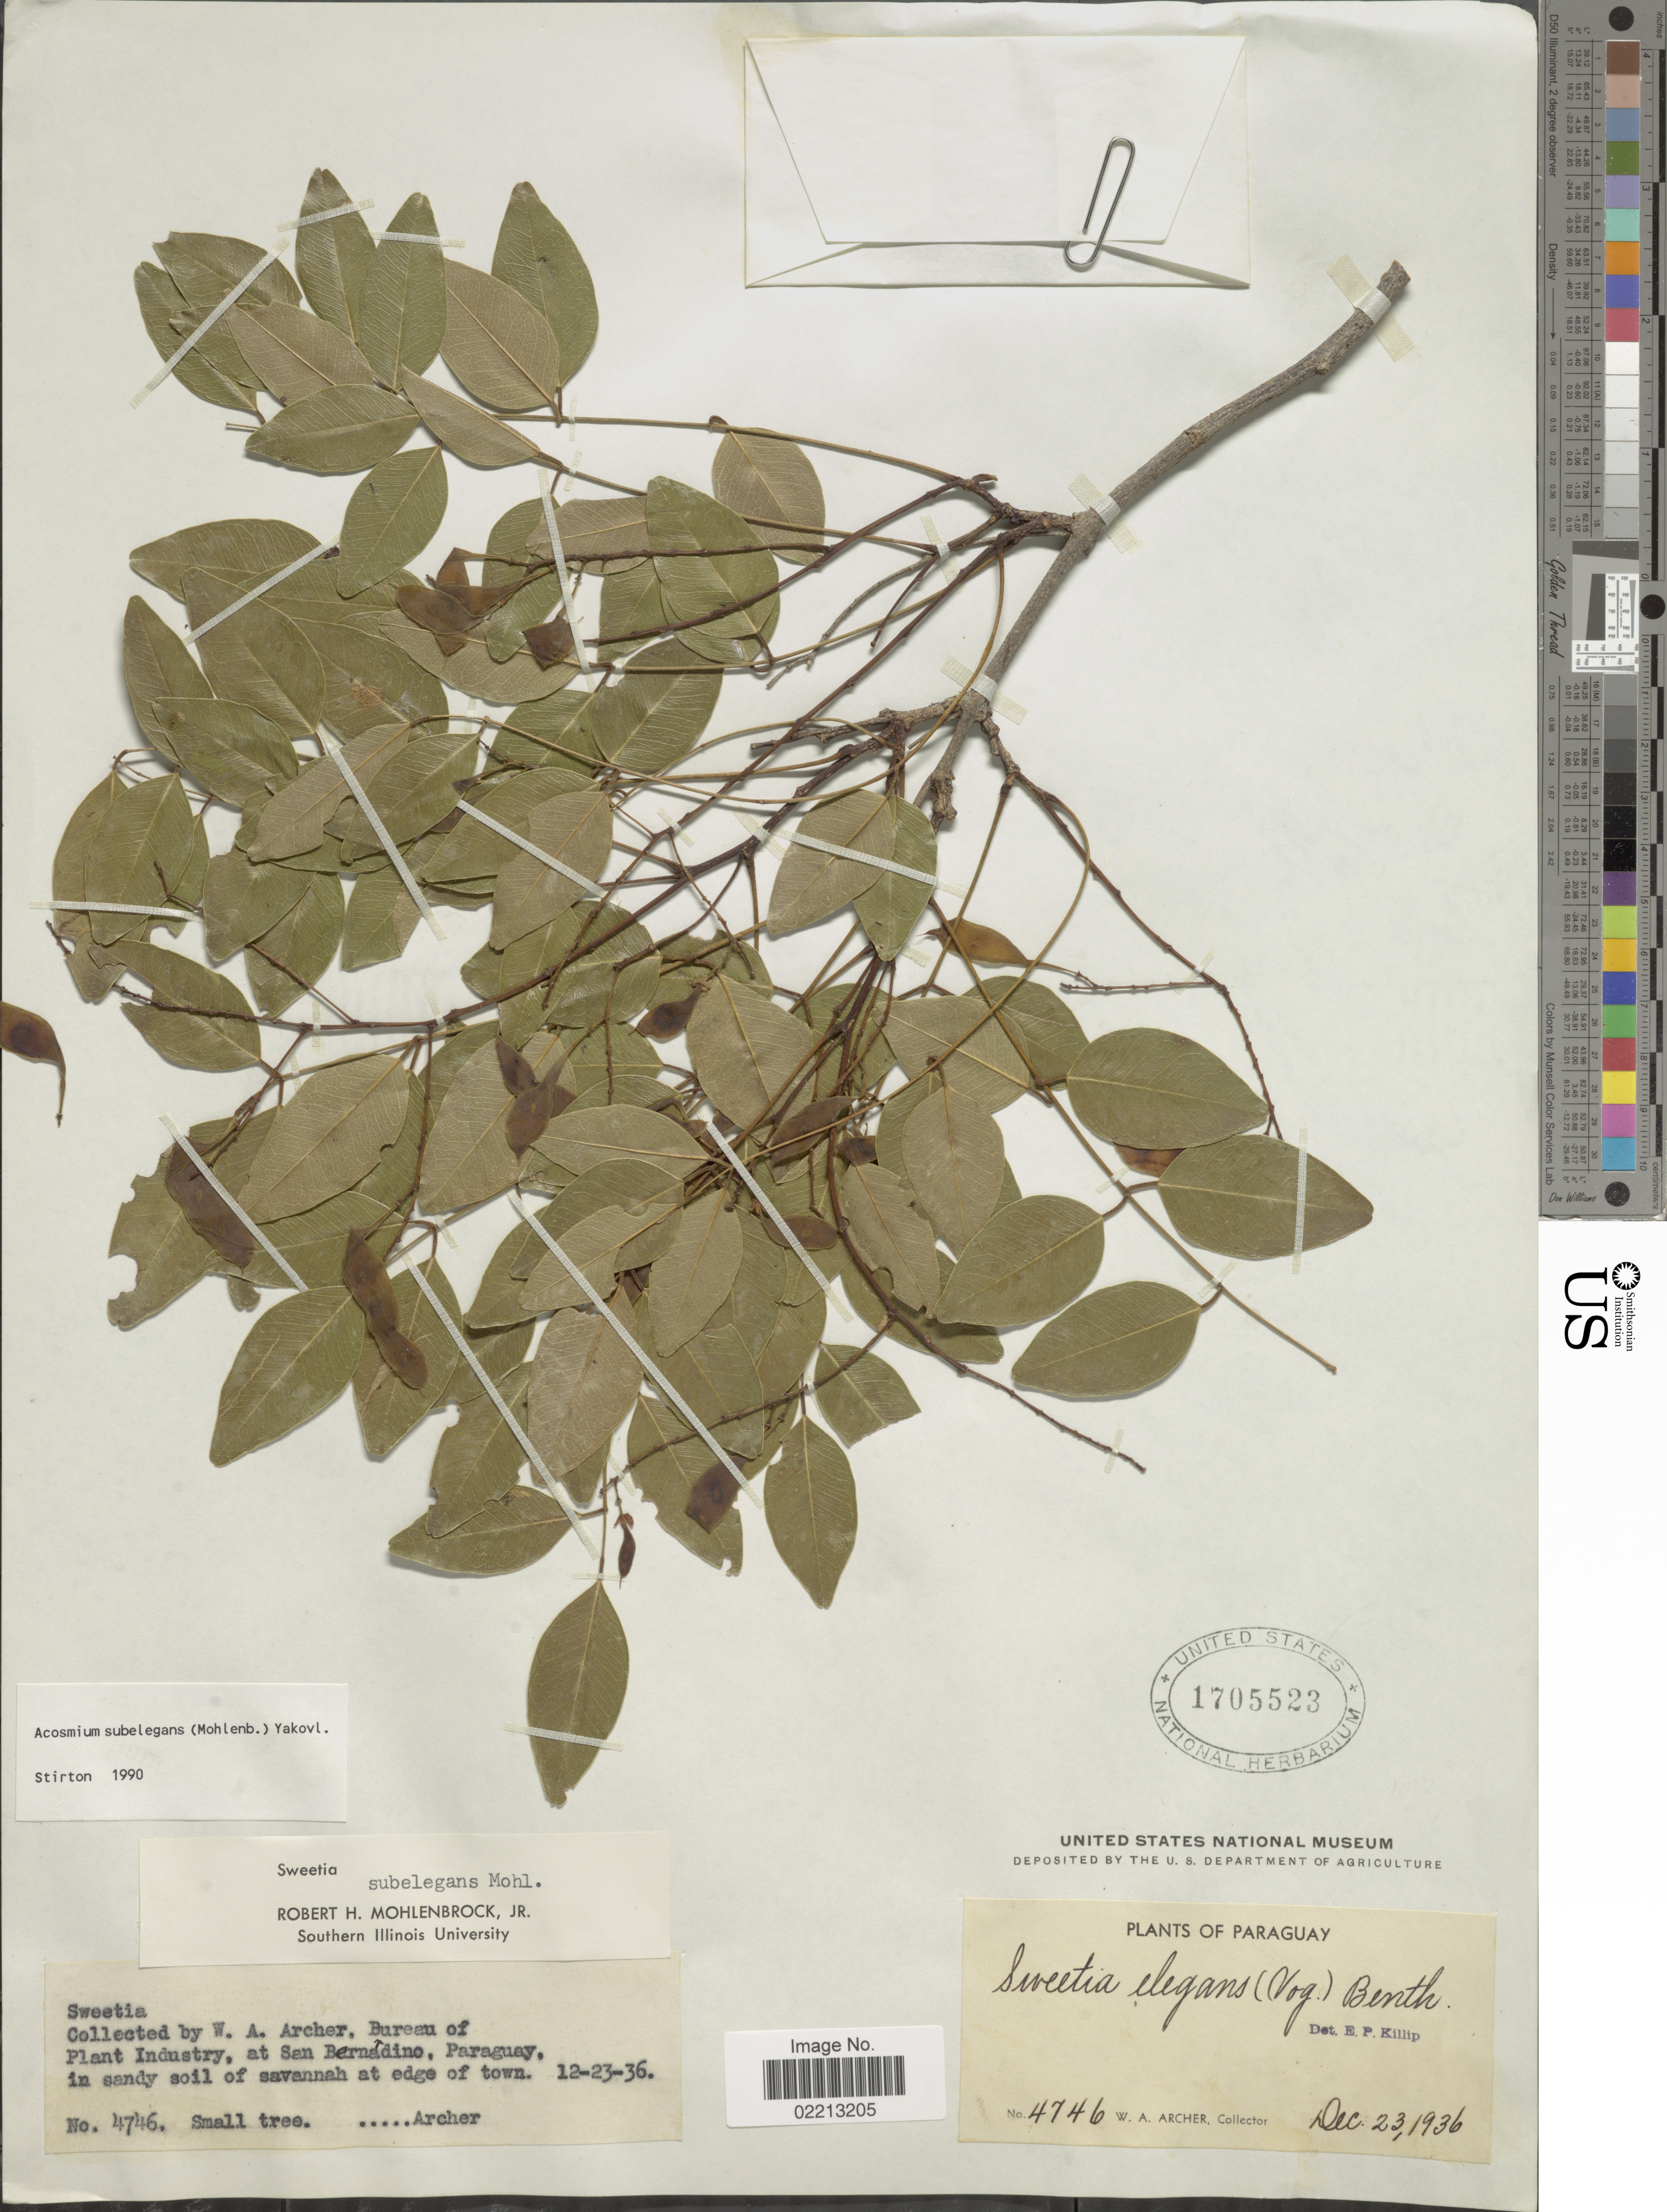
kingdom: Plantae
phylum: Tracheophyta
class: Magnoliopsida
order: Fabales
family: Fabaceae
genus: Acosmium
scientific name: Acosmium subelegans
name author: (Mohlenbr.) Yakovlev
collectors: W. A. Archer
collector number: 4746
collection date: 1936-12-23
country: Paraguay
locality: At San Bernadino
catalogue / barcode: US 1705523